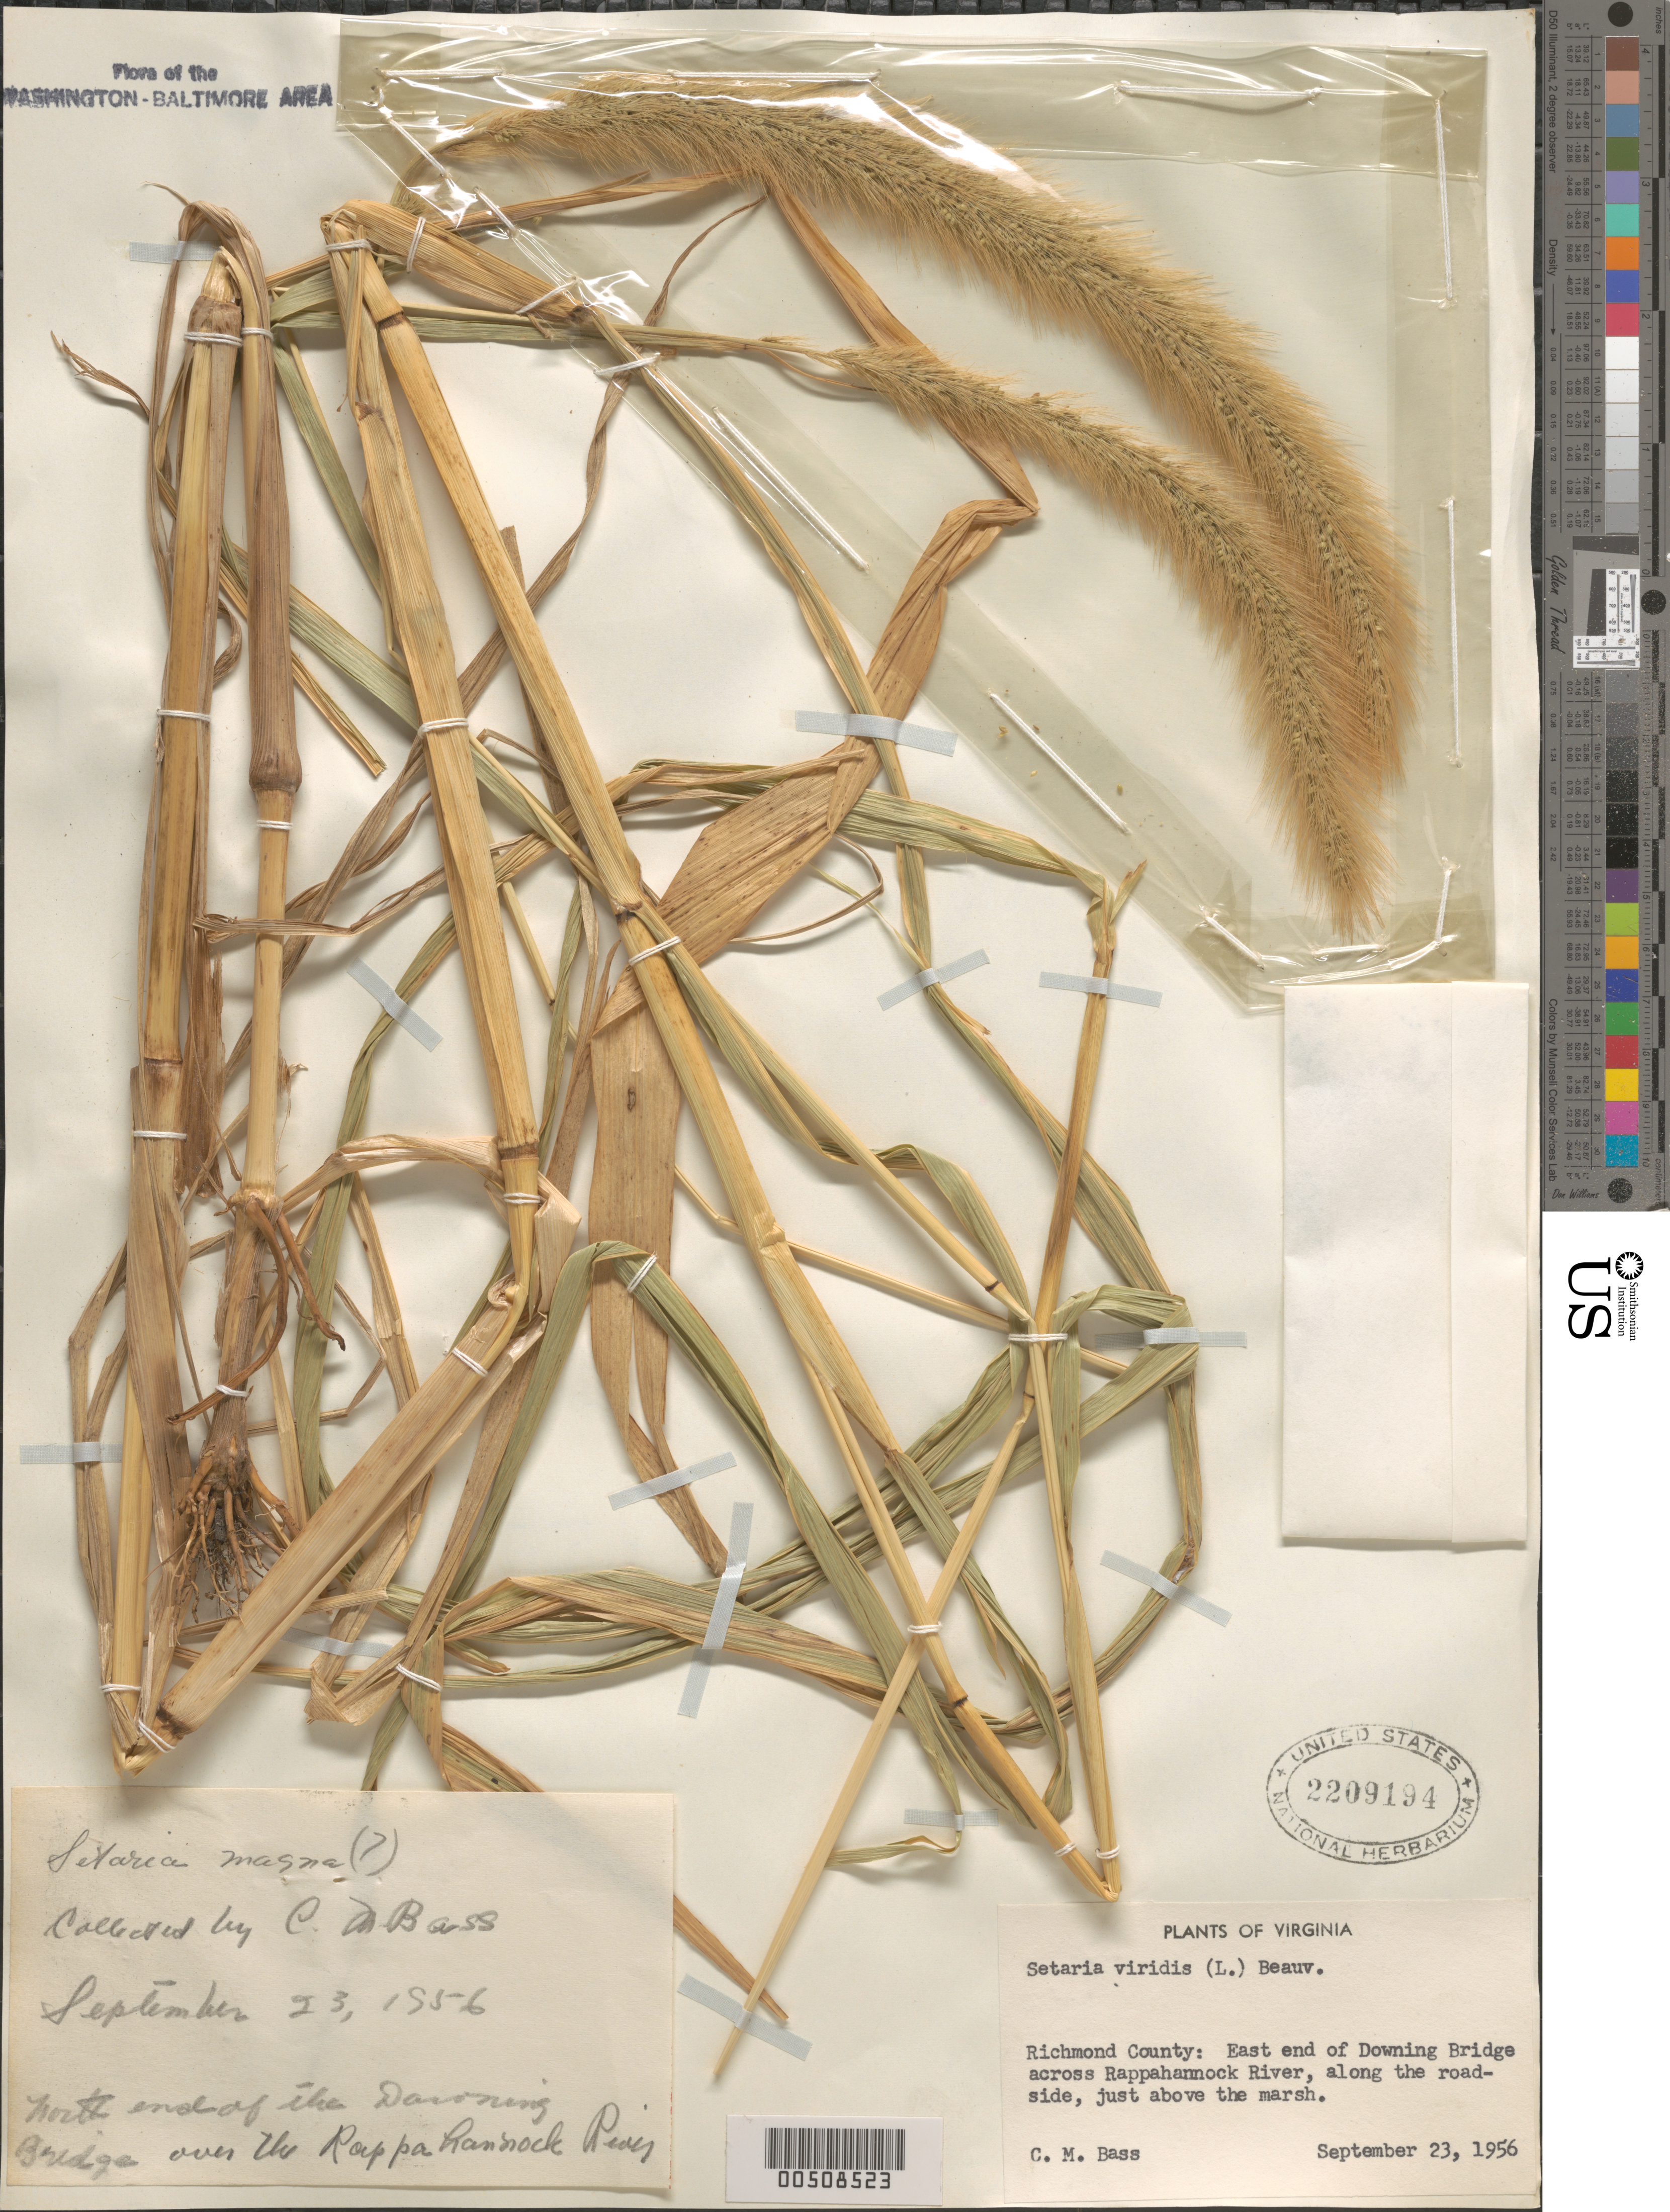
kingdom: Plantae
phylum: Tracheophyta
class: Liliopsida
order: Poales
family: Poaceae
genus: Setaria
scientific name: Setaria viridis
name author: (L.) P. Beauv.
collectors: C. Bass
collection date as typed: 23 Sep 1956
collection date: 1956-09-23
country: United States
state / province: Virginia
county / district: Richmond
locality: E end of Downing Bridge Across Rappahannock River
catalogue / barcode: US 2209194